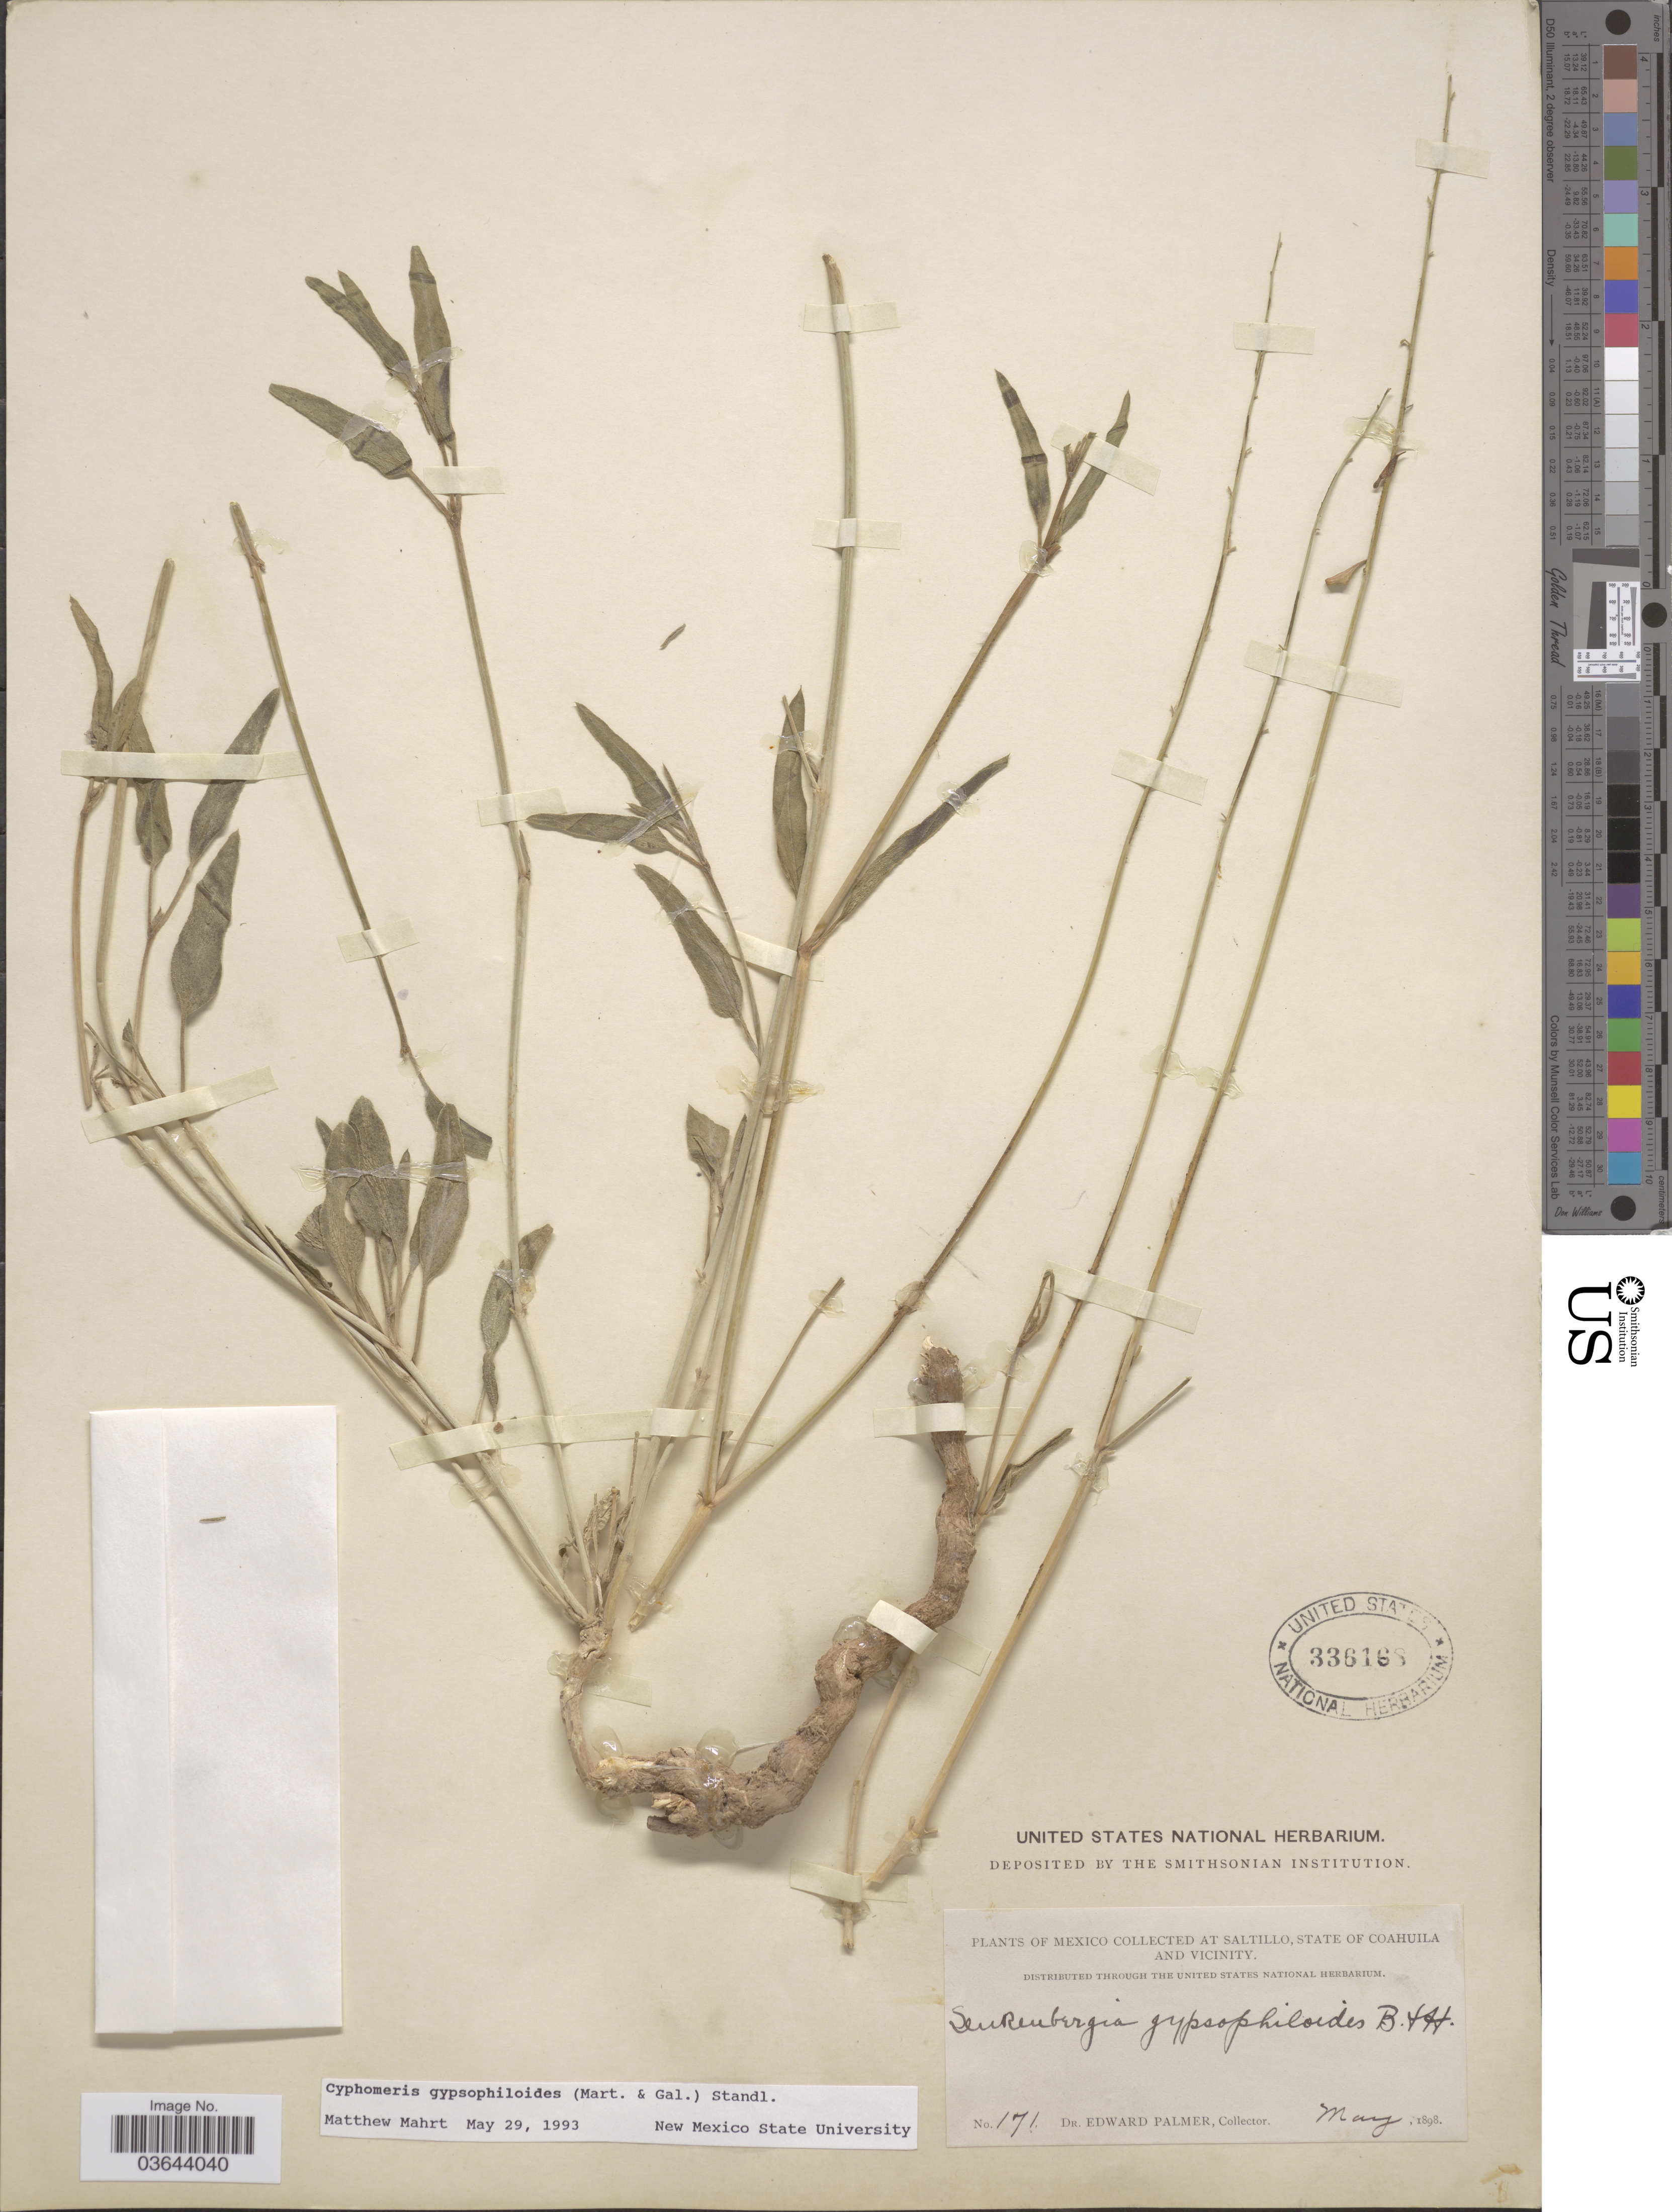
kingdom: Plantae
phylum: Tracheophyta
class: Magnoliopsida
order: Caryophyllales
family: Nyctaginaceae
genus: Cyphomeris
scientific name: Cyphomeris gypsophiloides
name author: (M. Martens & Galeotti) Standl.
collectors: E. Palmer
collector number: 171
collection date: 1898-05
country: Mexico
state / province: Coahuila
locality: At Saltillo, State of Coahuila and Vicinity.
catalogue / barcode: US 336168